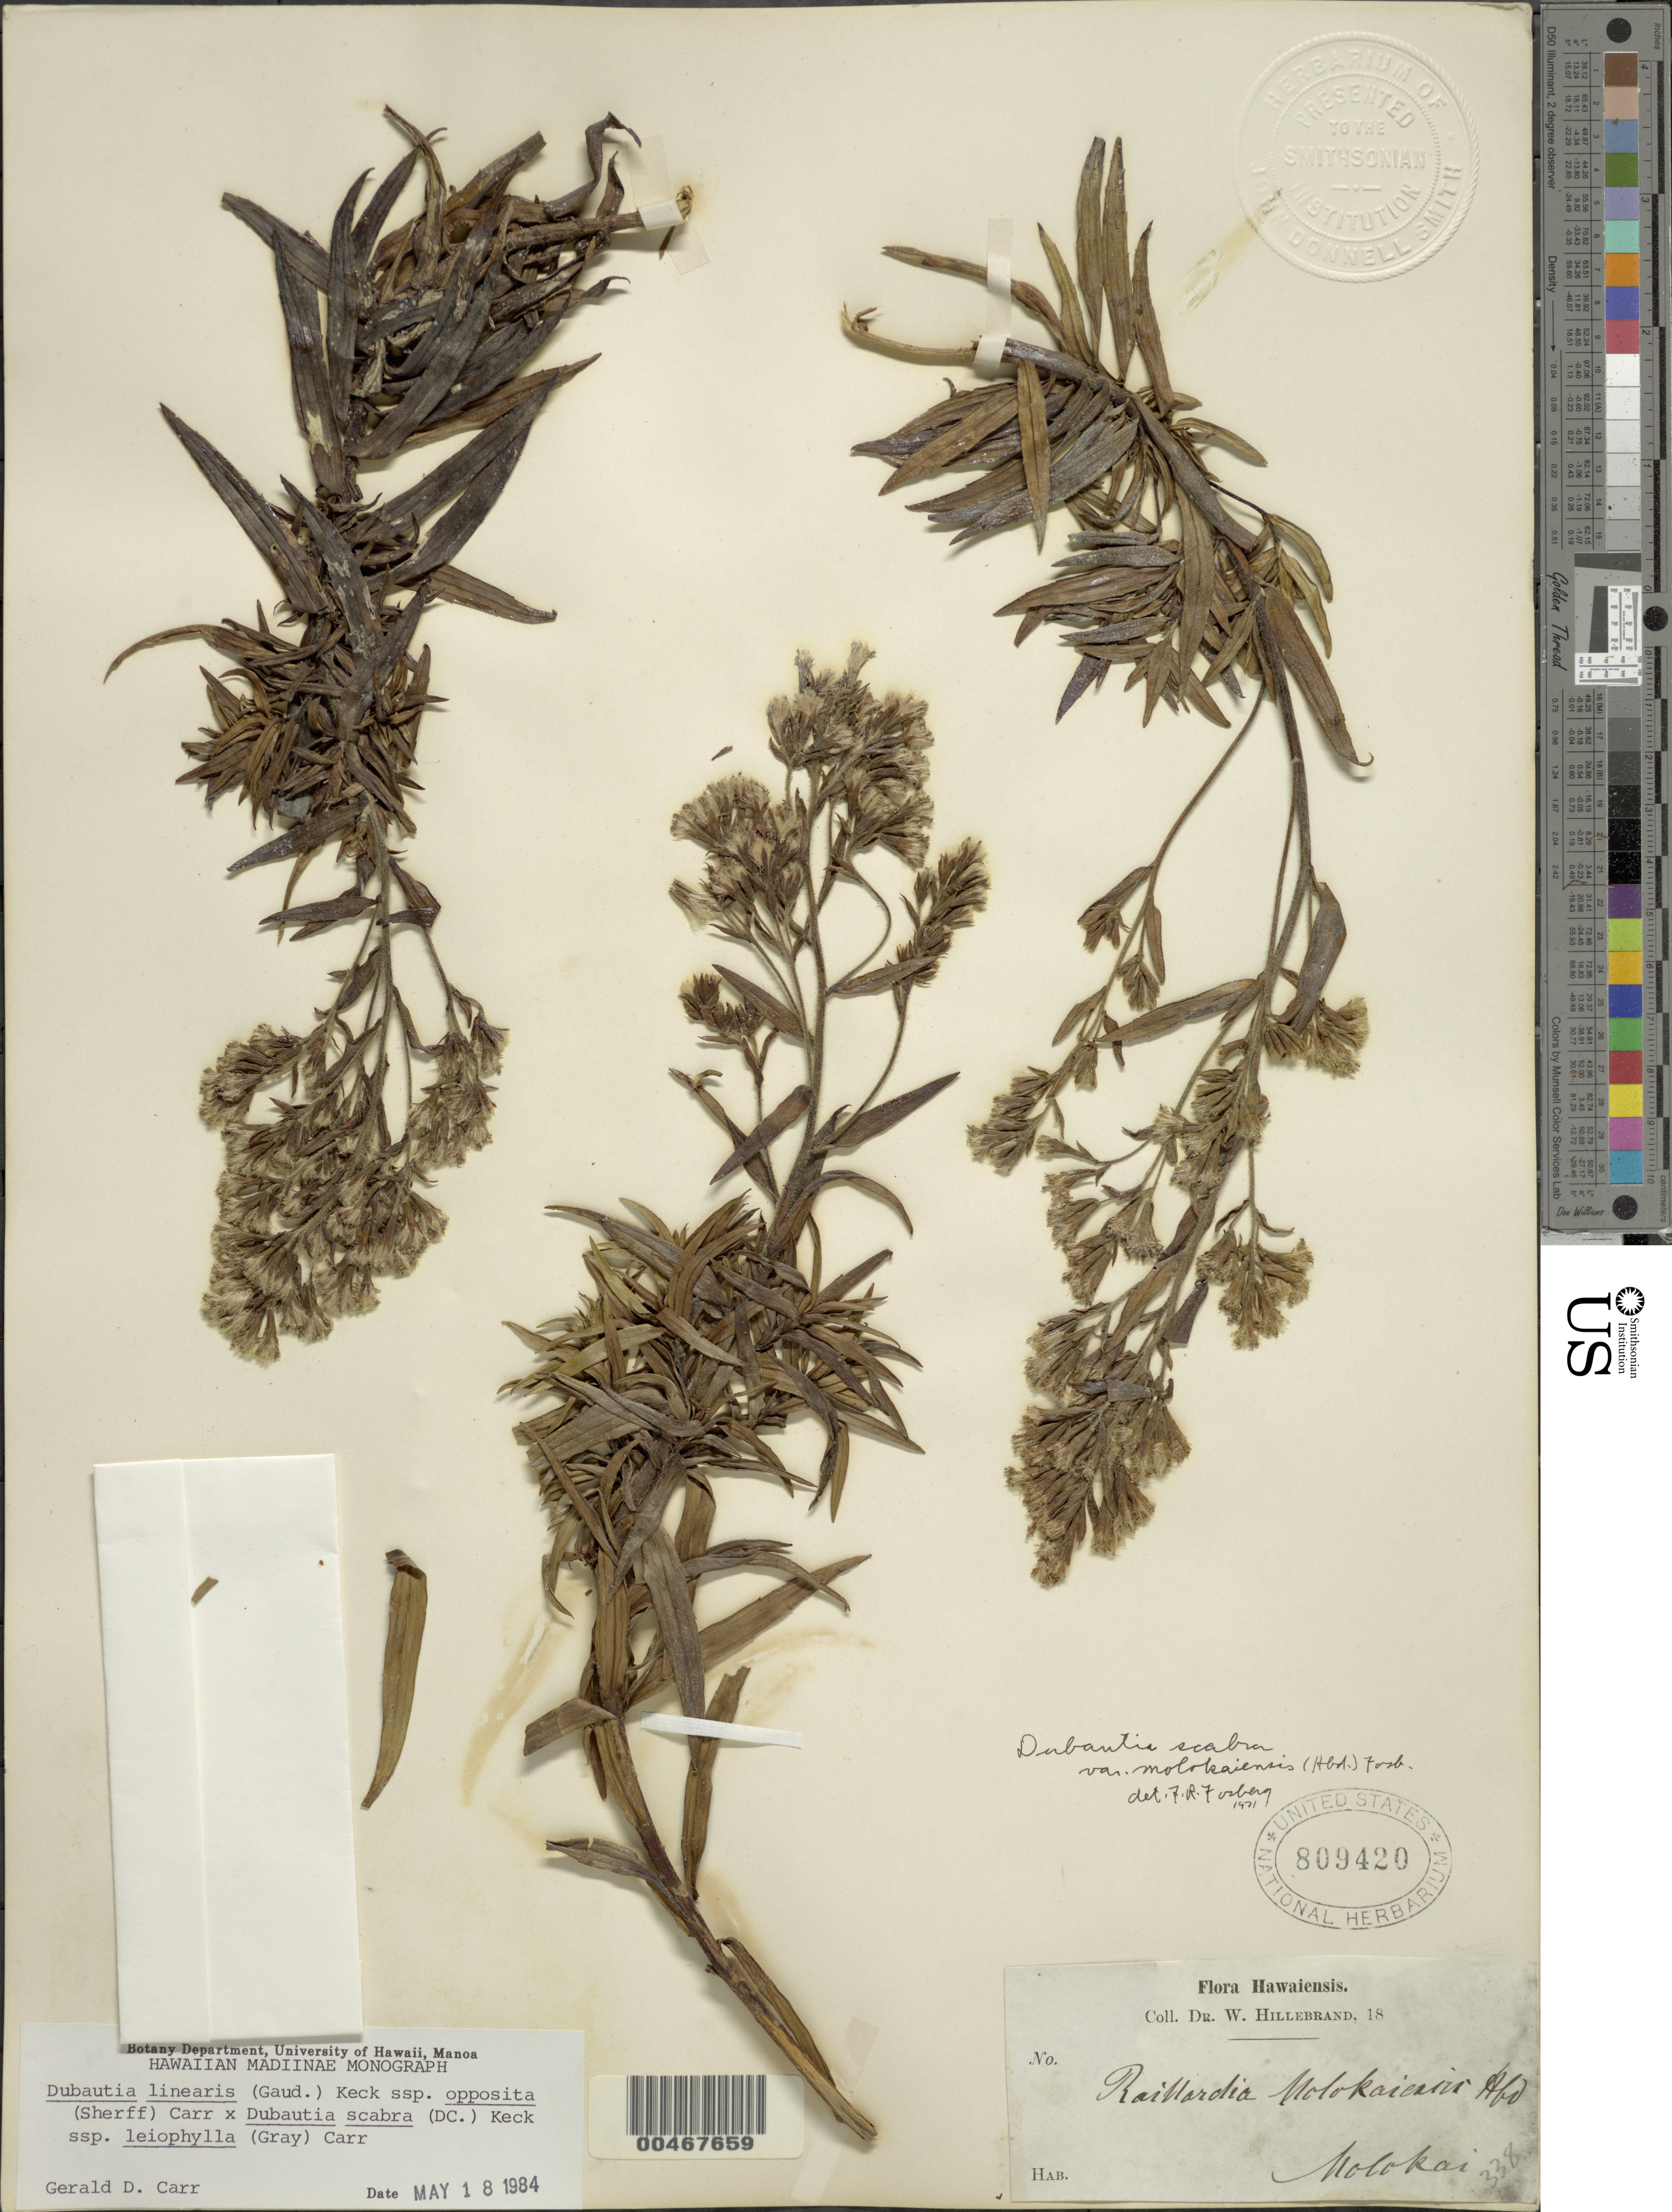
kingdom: Plantae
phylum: Tracheophyta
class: Magnoliopsida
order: Asterales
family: Asteraceae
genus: Dubautia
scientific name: Dubautia carrii x D. scabra subsp. leiophylla (A. Gray) G.D. Carr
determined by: Carr, G. D.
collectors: W. Hillebrand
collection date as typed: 18??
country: United States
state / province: Hawaii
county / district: Maui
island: Moloka'i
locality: Molokai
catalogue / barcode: US 809420